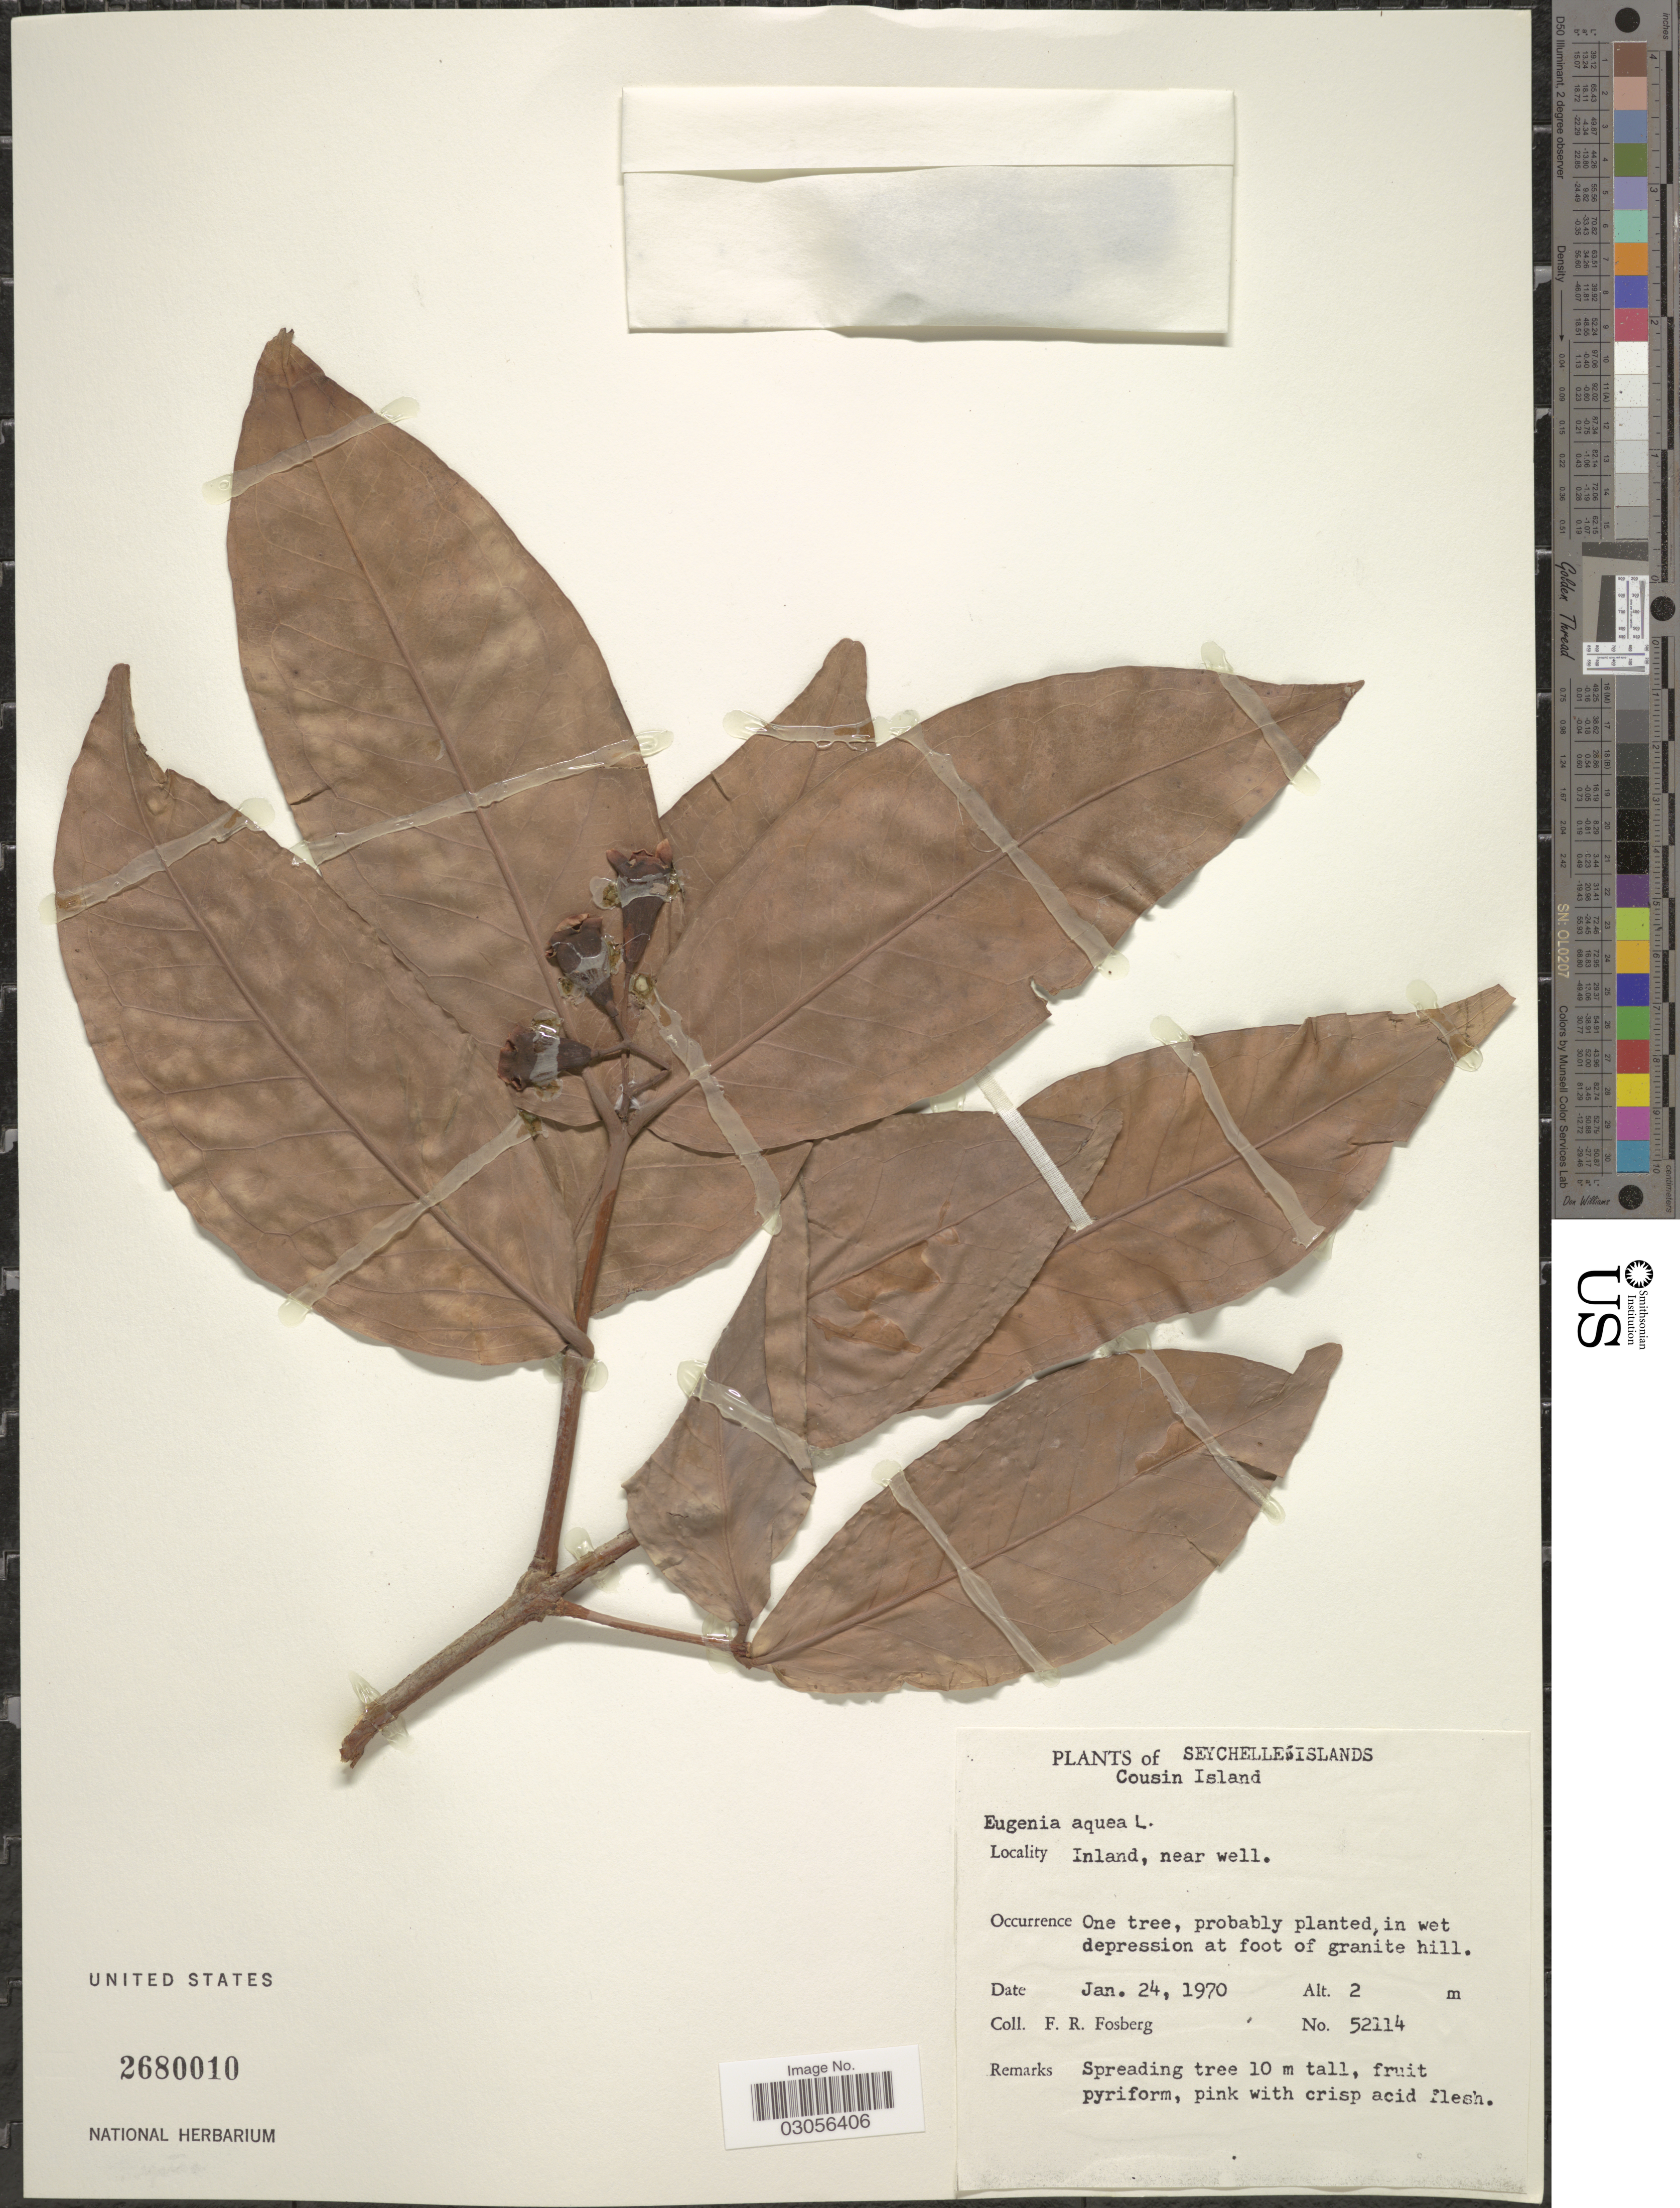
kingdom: Plantae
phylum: Tracheophyta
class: Magnoliopsida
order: Myrtales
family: Myrtaceae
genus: Syzygium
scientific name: Syzygium samarangense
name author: (Blume) Merr. & L.M. Perry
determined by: Strong, Mark T., (BOT), Smithsonian Institution - National Museum of Natural History (UNITED STATES)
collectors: F. R. Fosberg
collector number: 52114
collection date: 1970-01-24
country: Seychelles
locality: Seychelles Islands, Cousin Island, Inland, near well.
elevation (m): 2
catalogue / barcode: US 2680010